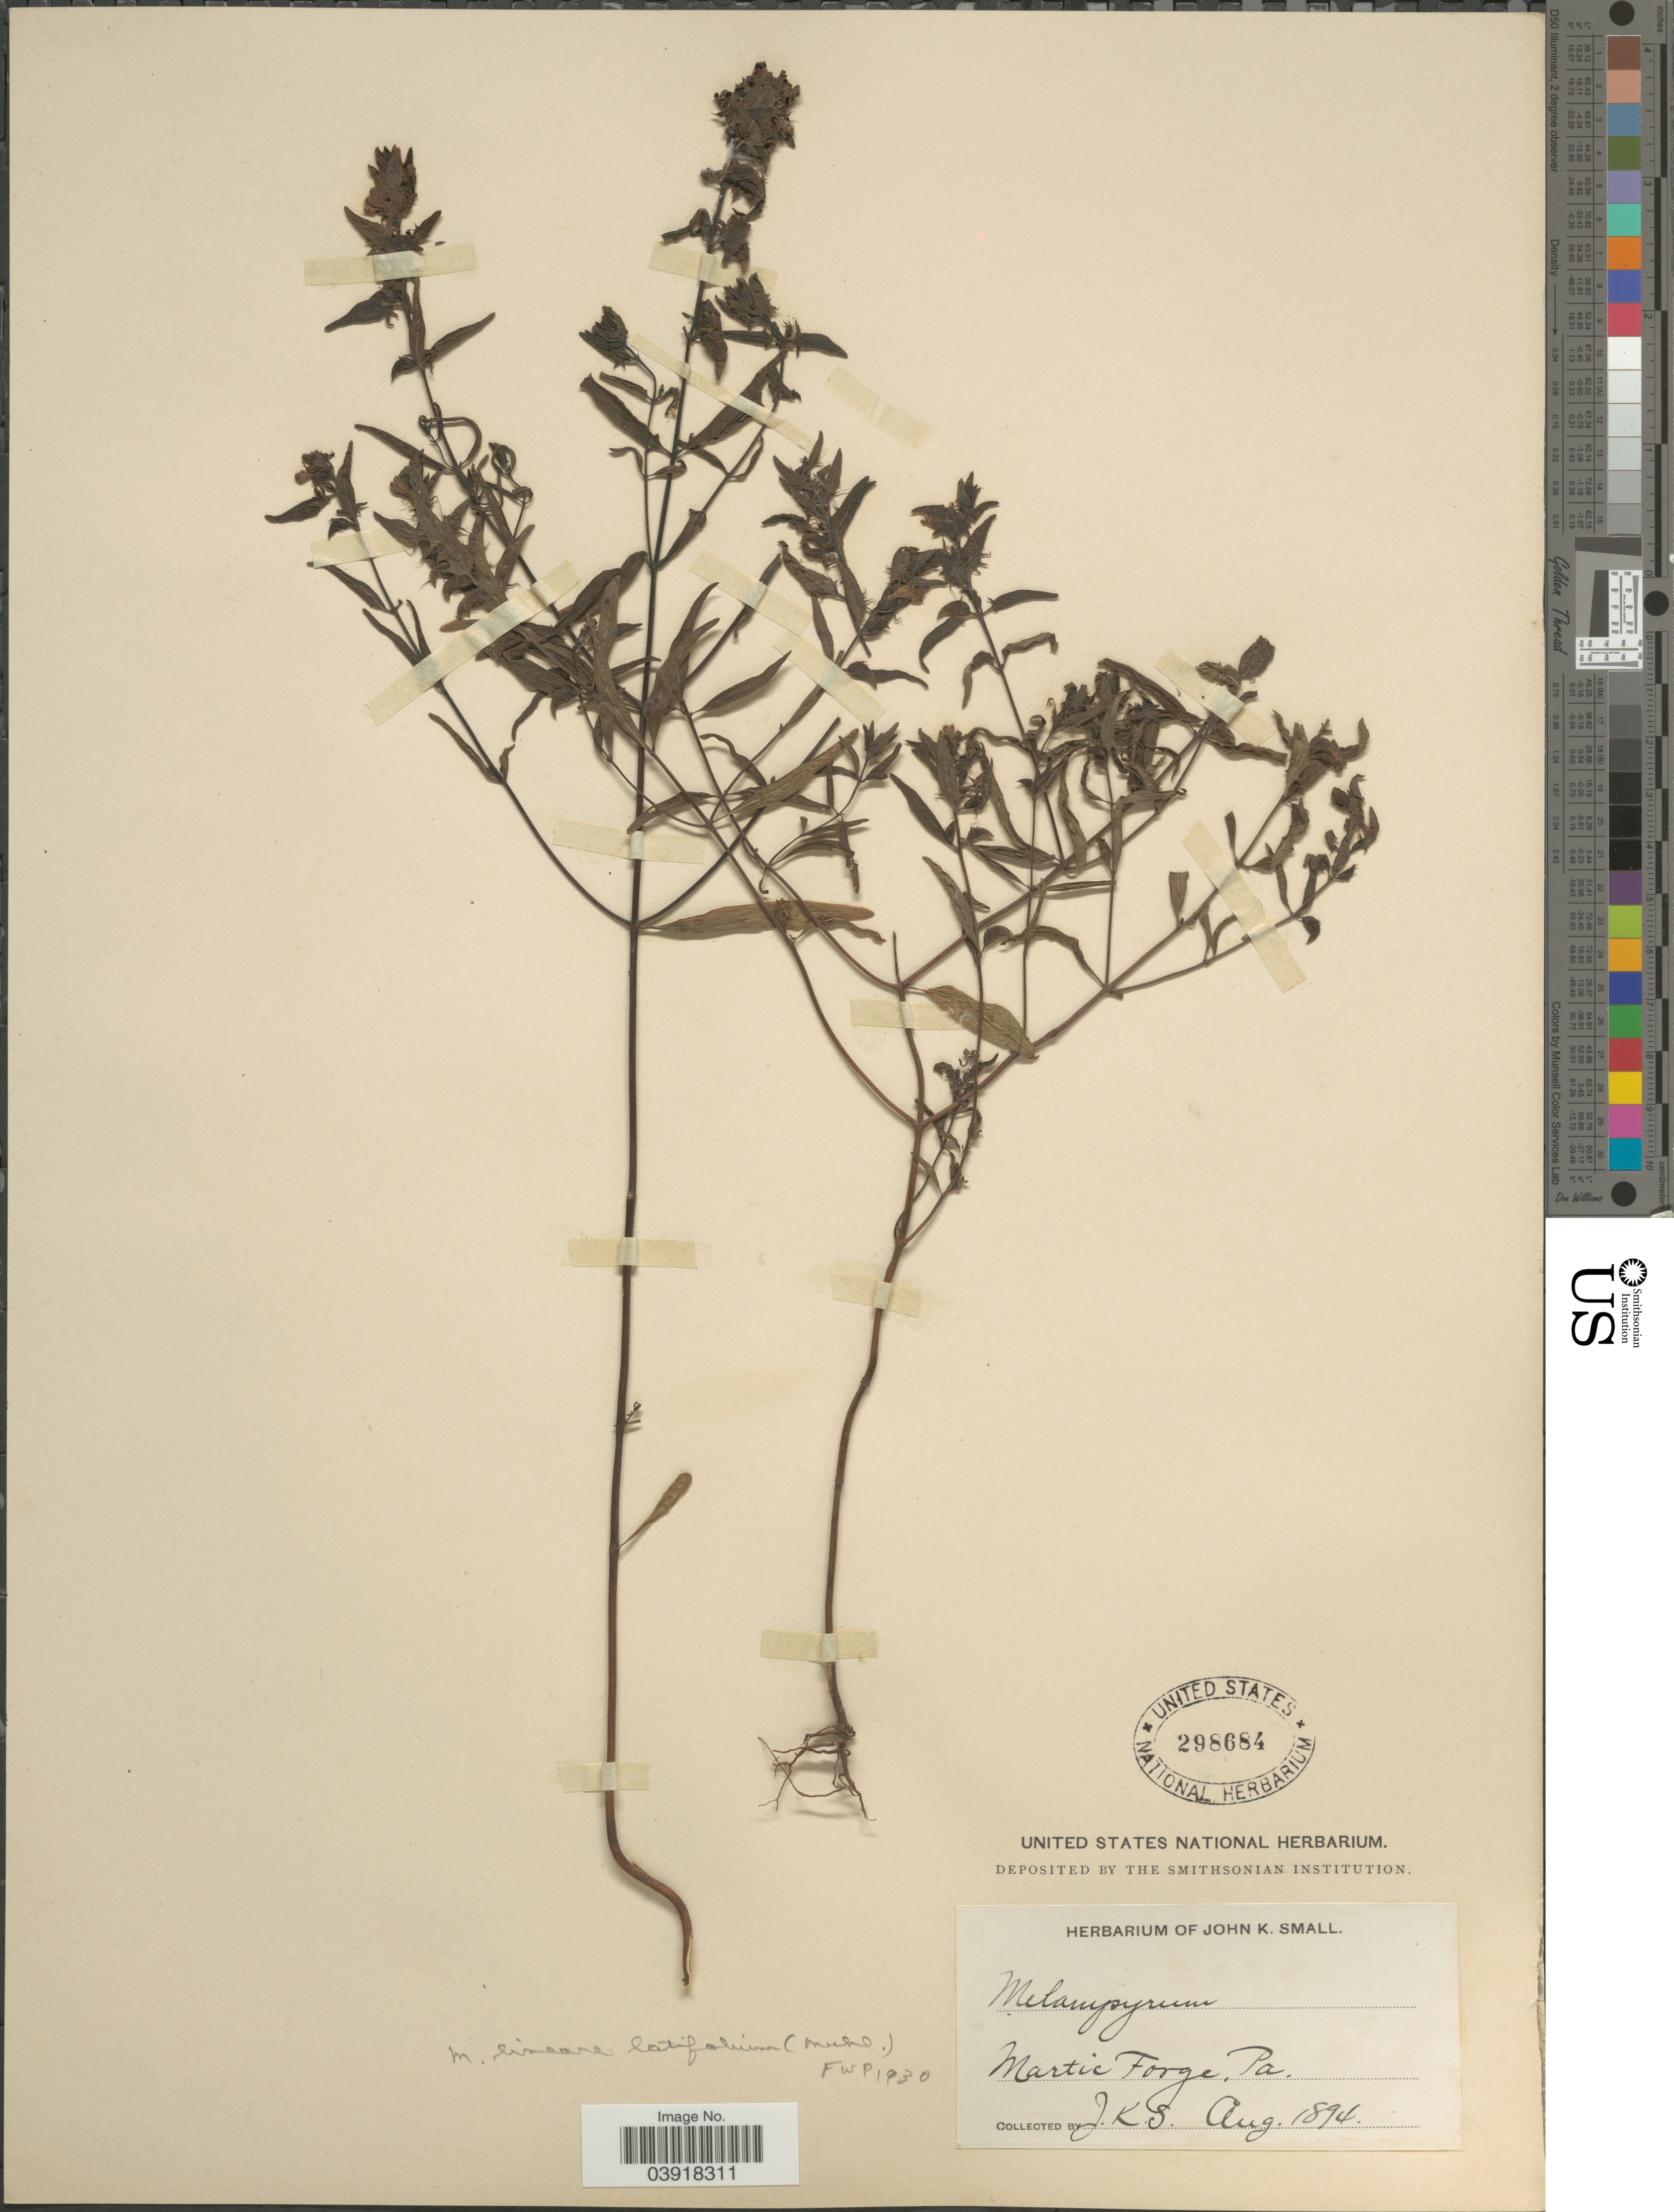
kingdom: Plantae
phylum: Tracheophyta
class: Magnoliopsida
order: Lamiales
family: Orobanchaceae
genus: Melampyrum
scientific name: Melampyrum lineare var. latifolium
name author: (Muhl.) P. Beauv.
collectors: J. K. Small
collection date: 1894-08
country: United States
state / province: Pennsylvania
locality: Martic Forge.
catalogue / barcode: US 298684